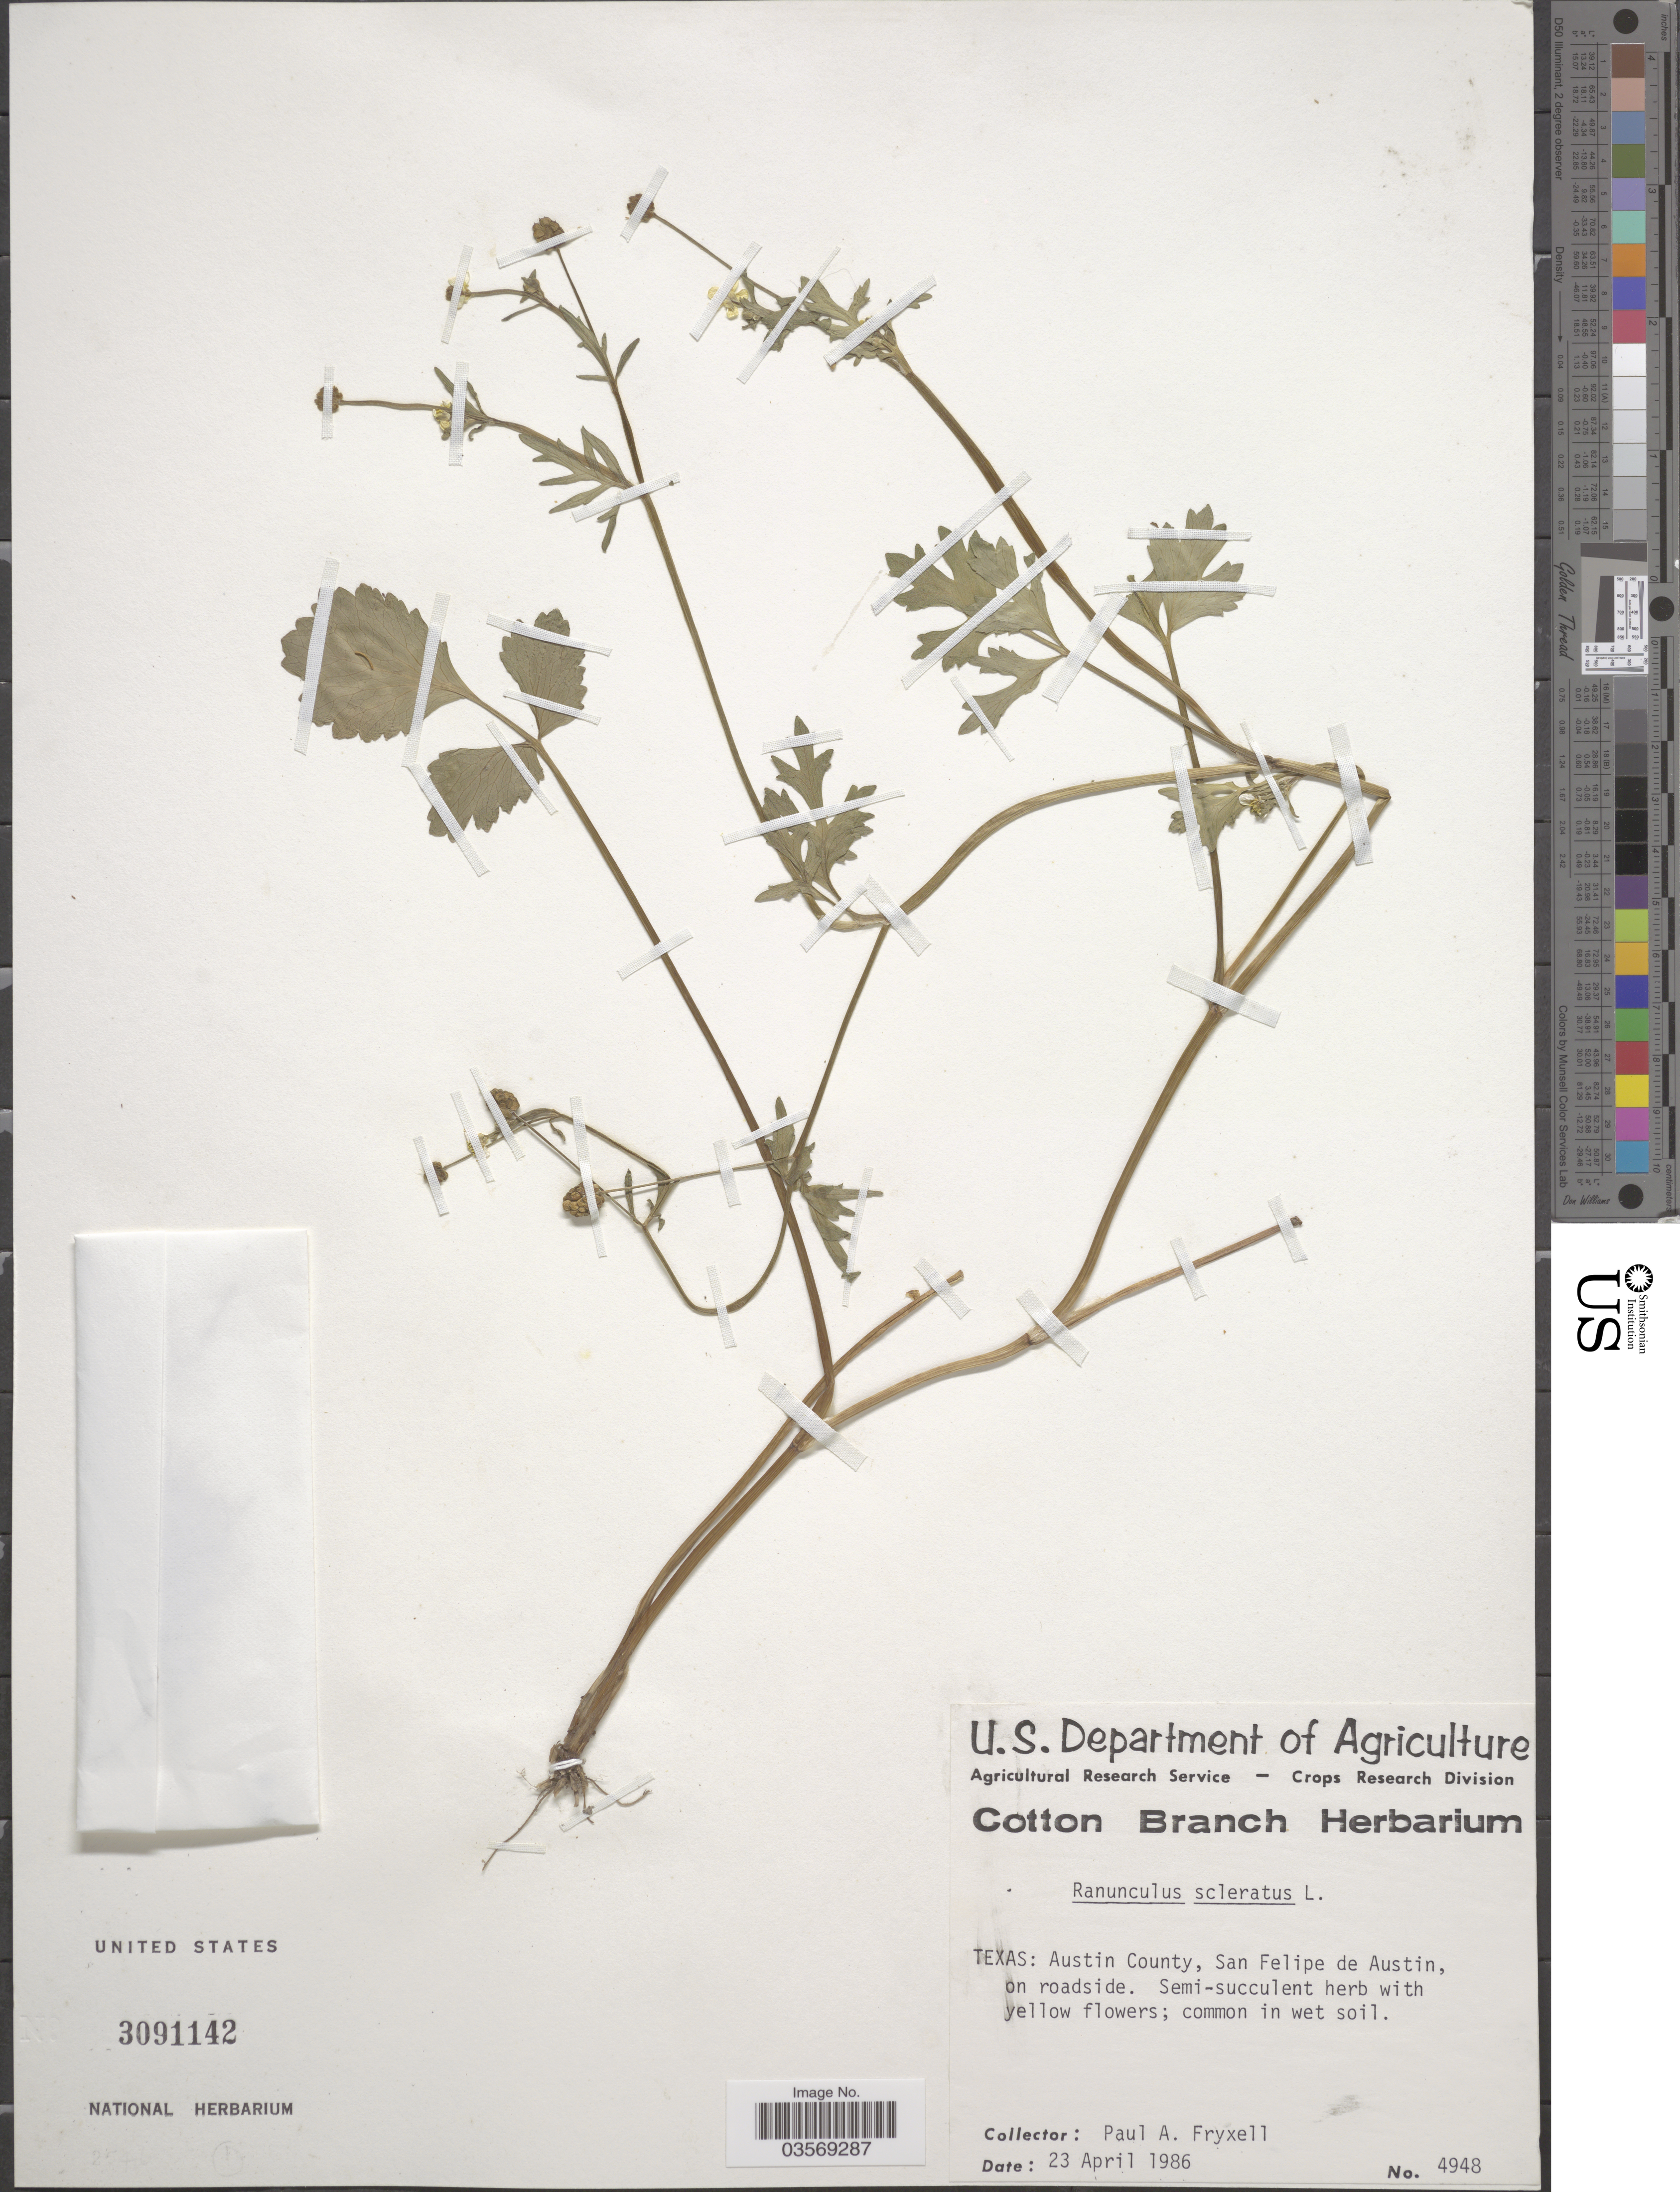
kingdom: Plantae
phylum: Tracheophyta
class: Magnoliopsida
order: Ranunculales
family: Ranunculaceae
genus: Ranunculus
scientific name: Ranunculus sceleratus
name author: L.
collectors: P. A. Fryxell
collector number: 4948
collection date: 1986-04-23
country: United States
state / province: Texas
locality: Austin County, San Felipe de Austin, on roadside.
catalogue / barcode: US 3091142